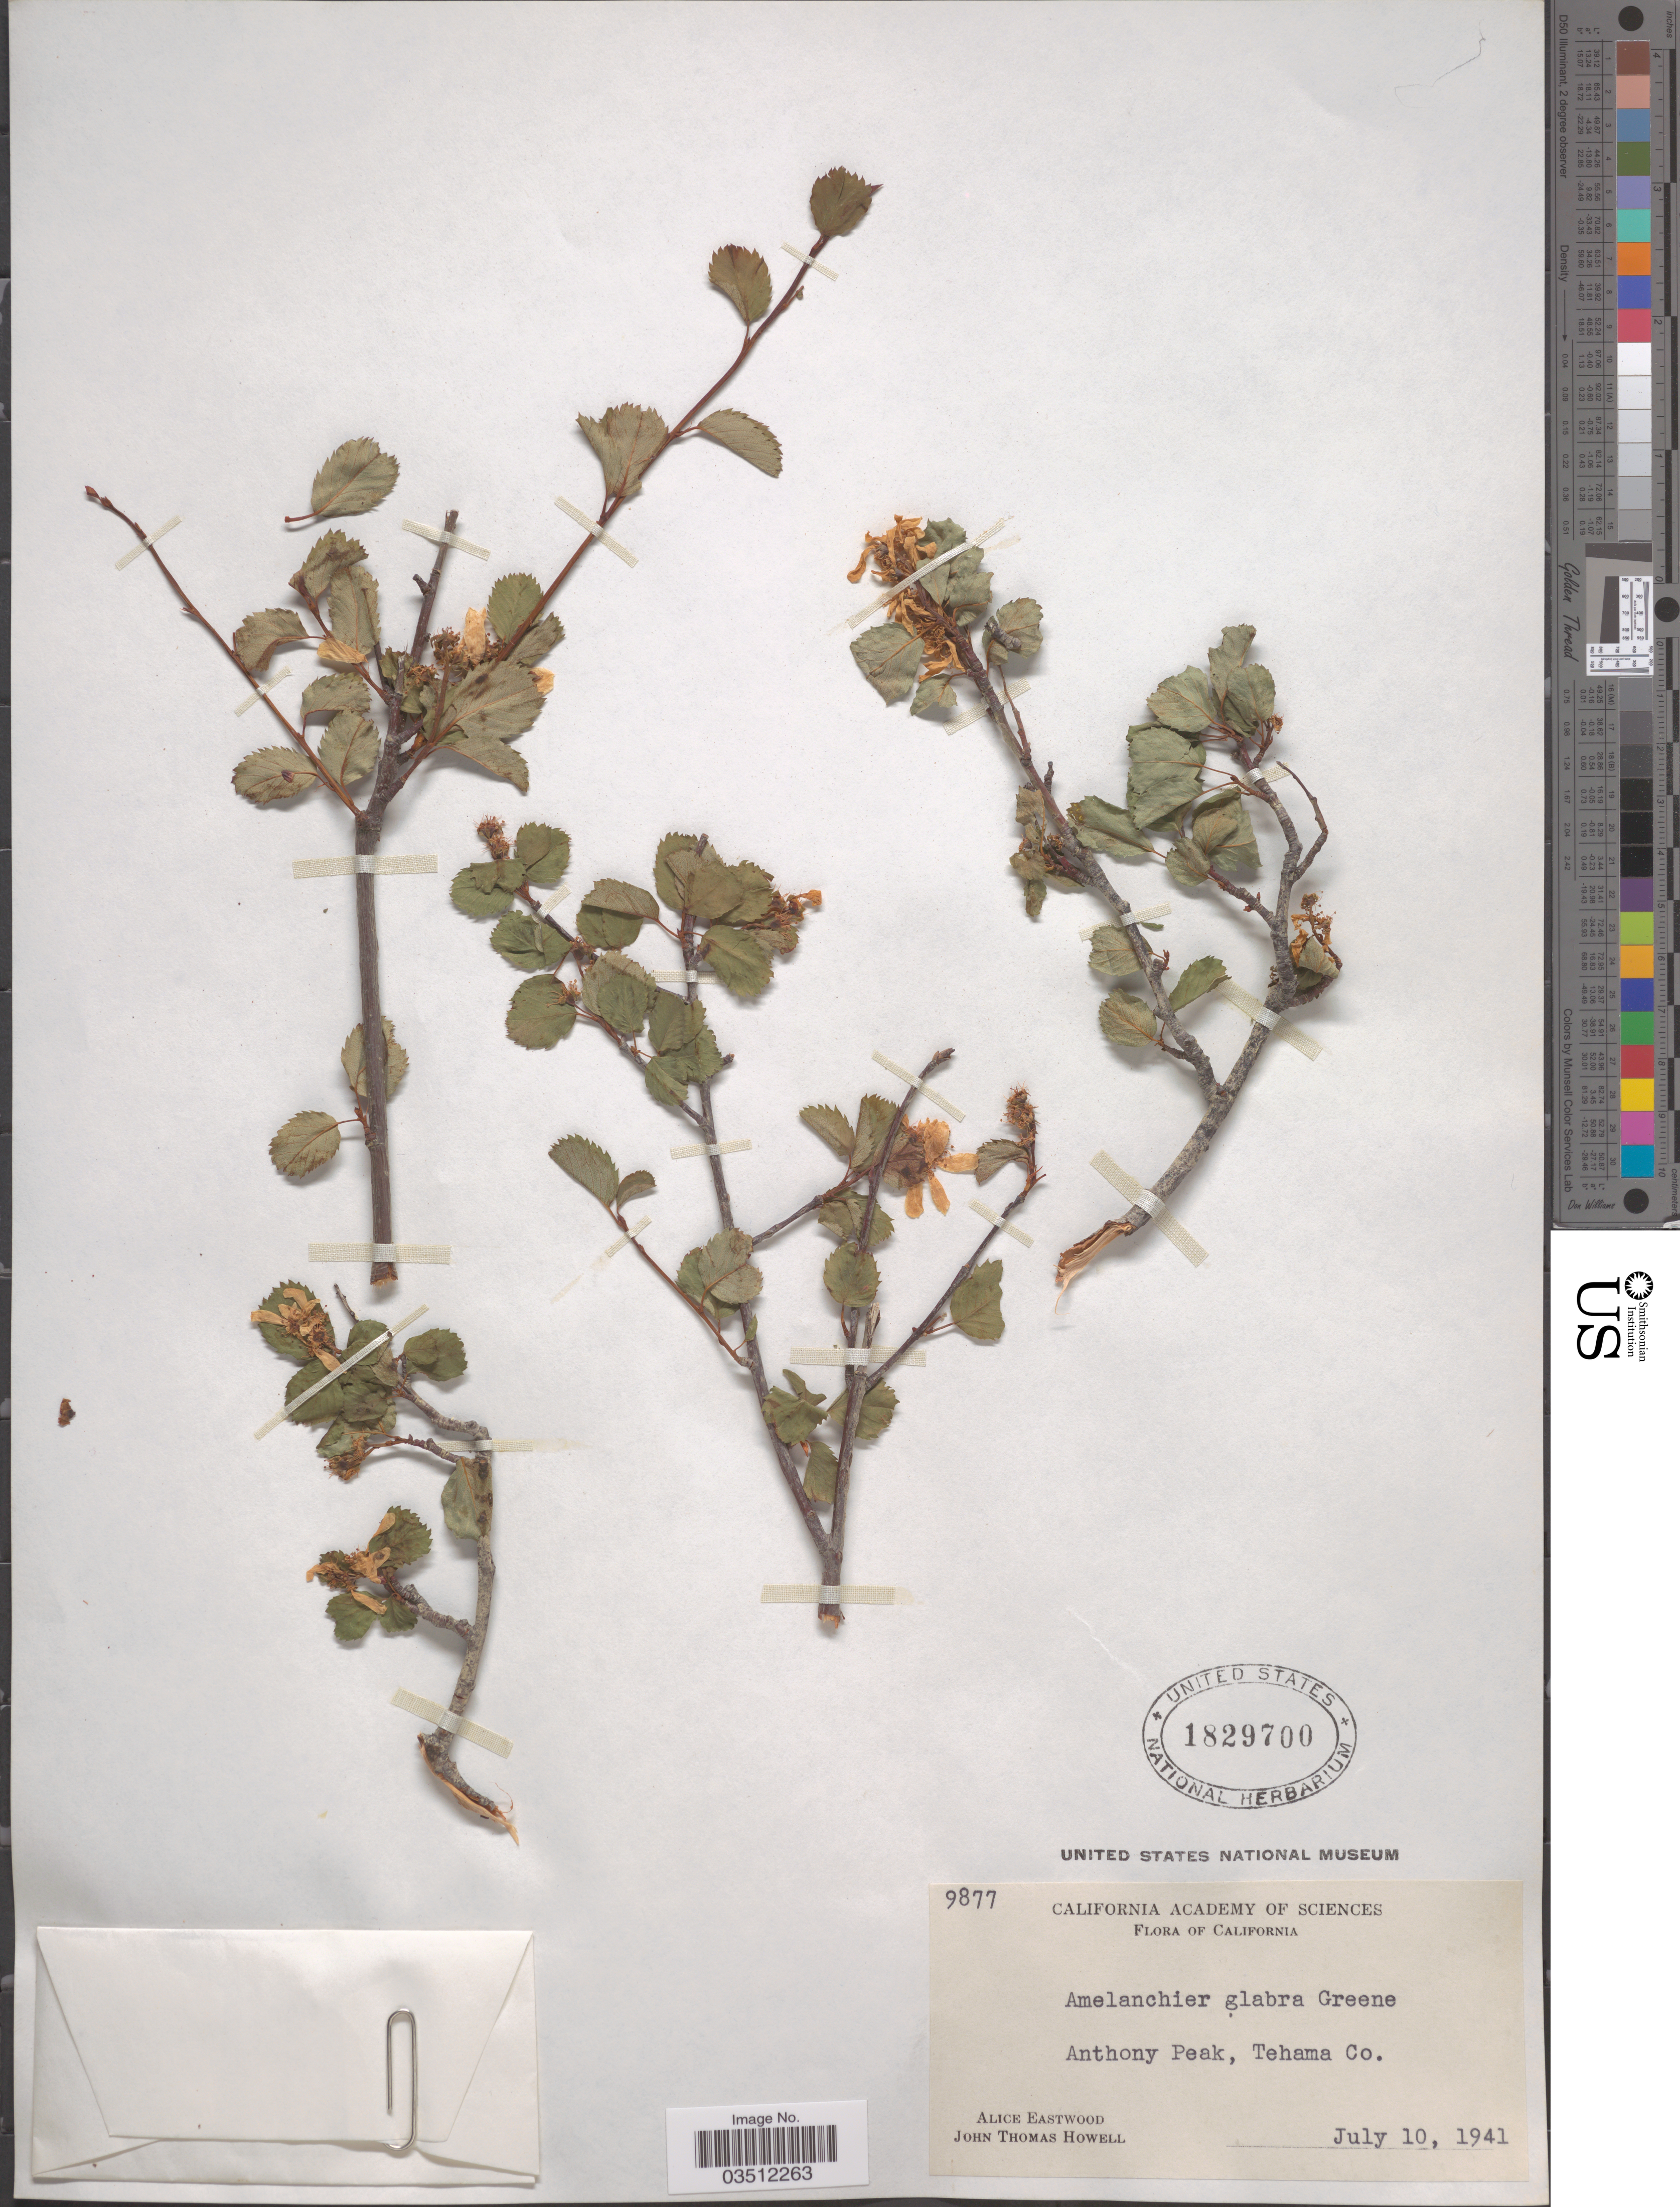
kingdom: Plantae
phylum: Tracheophyta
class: Magnoliopsida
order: Rosales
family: Rosaceae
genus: Amelanchier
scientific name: Amelanchier glabra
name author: Greene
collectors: A. Eastwood & J. T. Howell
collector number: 9877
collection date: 1941-07-10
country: United States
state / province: California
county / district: Tehama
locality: Anthony Peak, Tehama Co.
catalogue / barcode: US 1829700